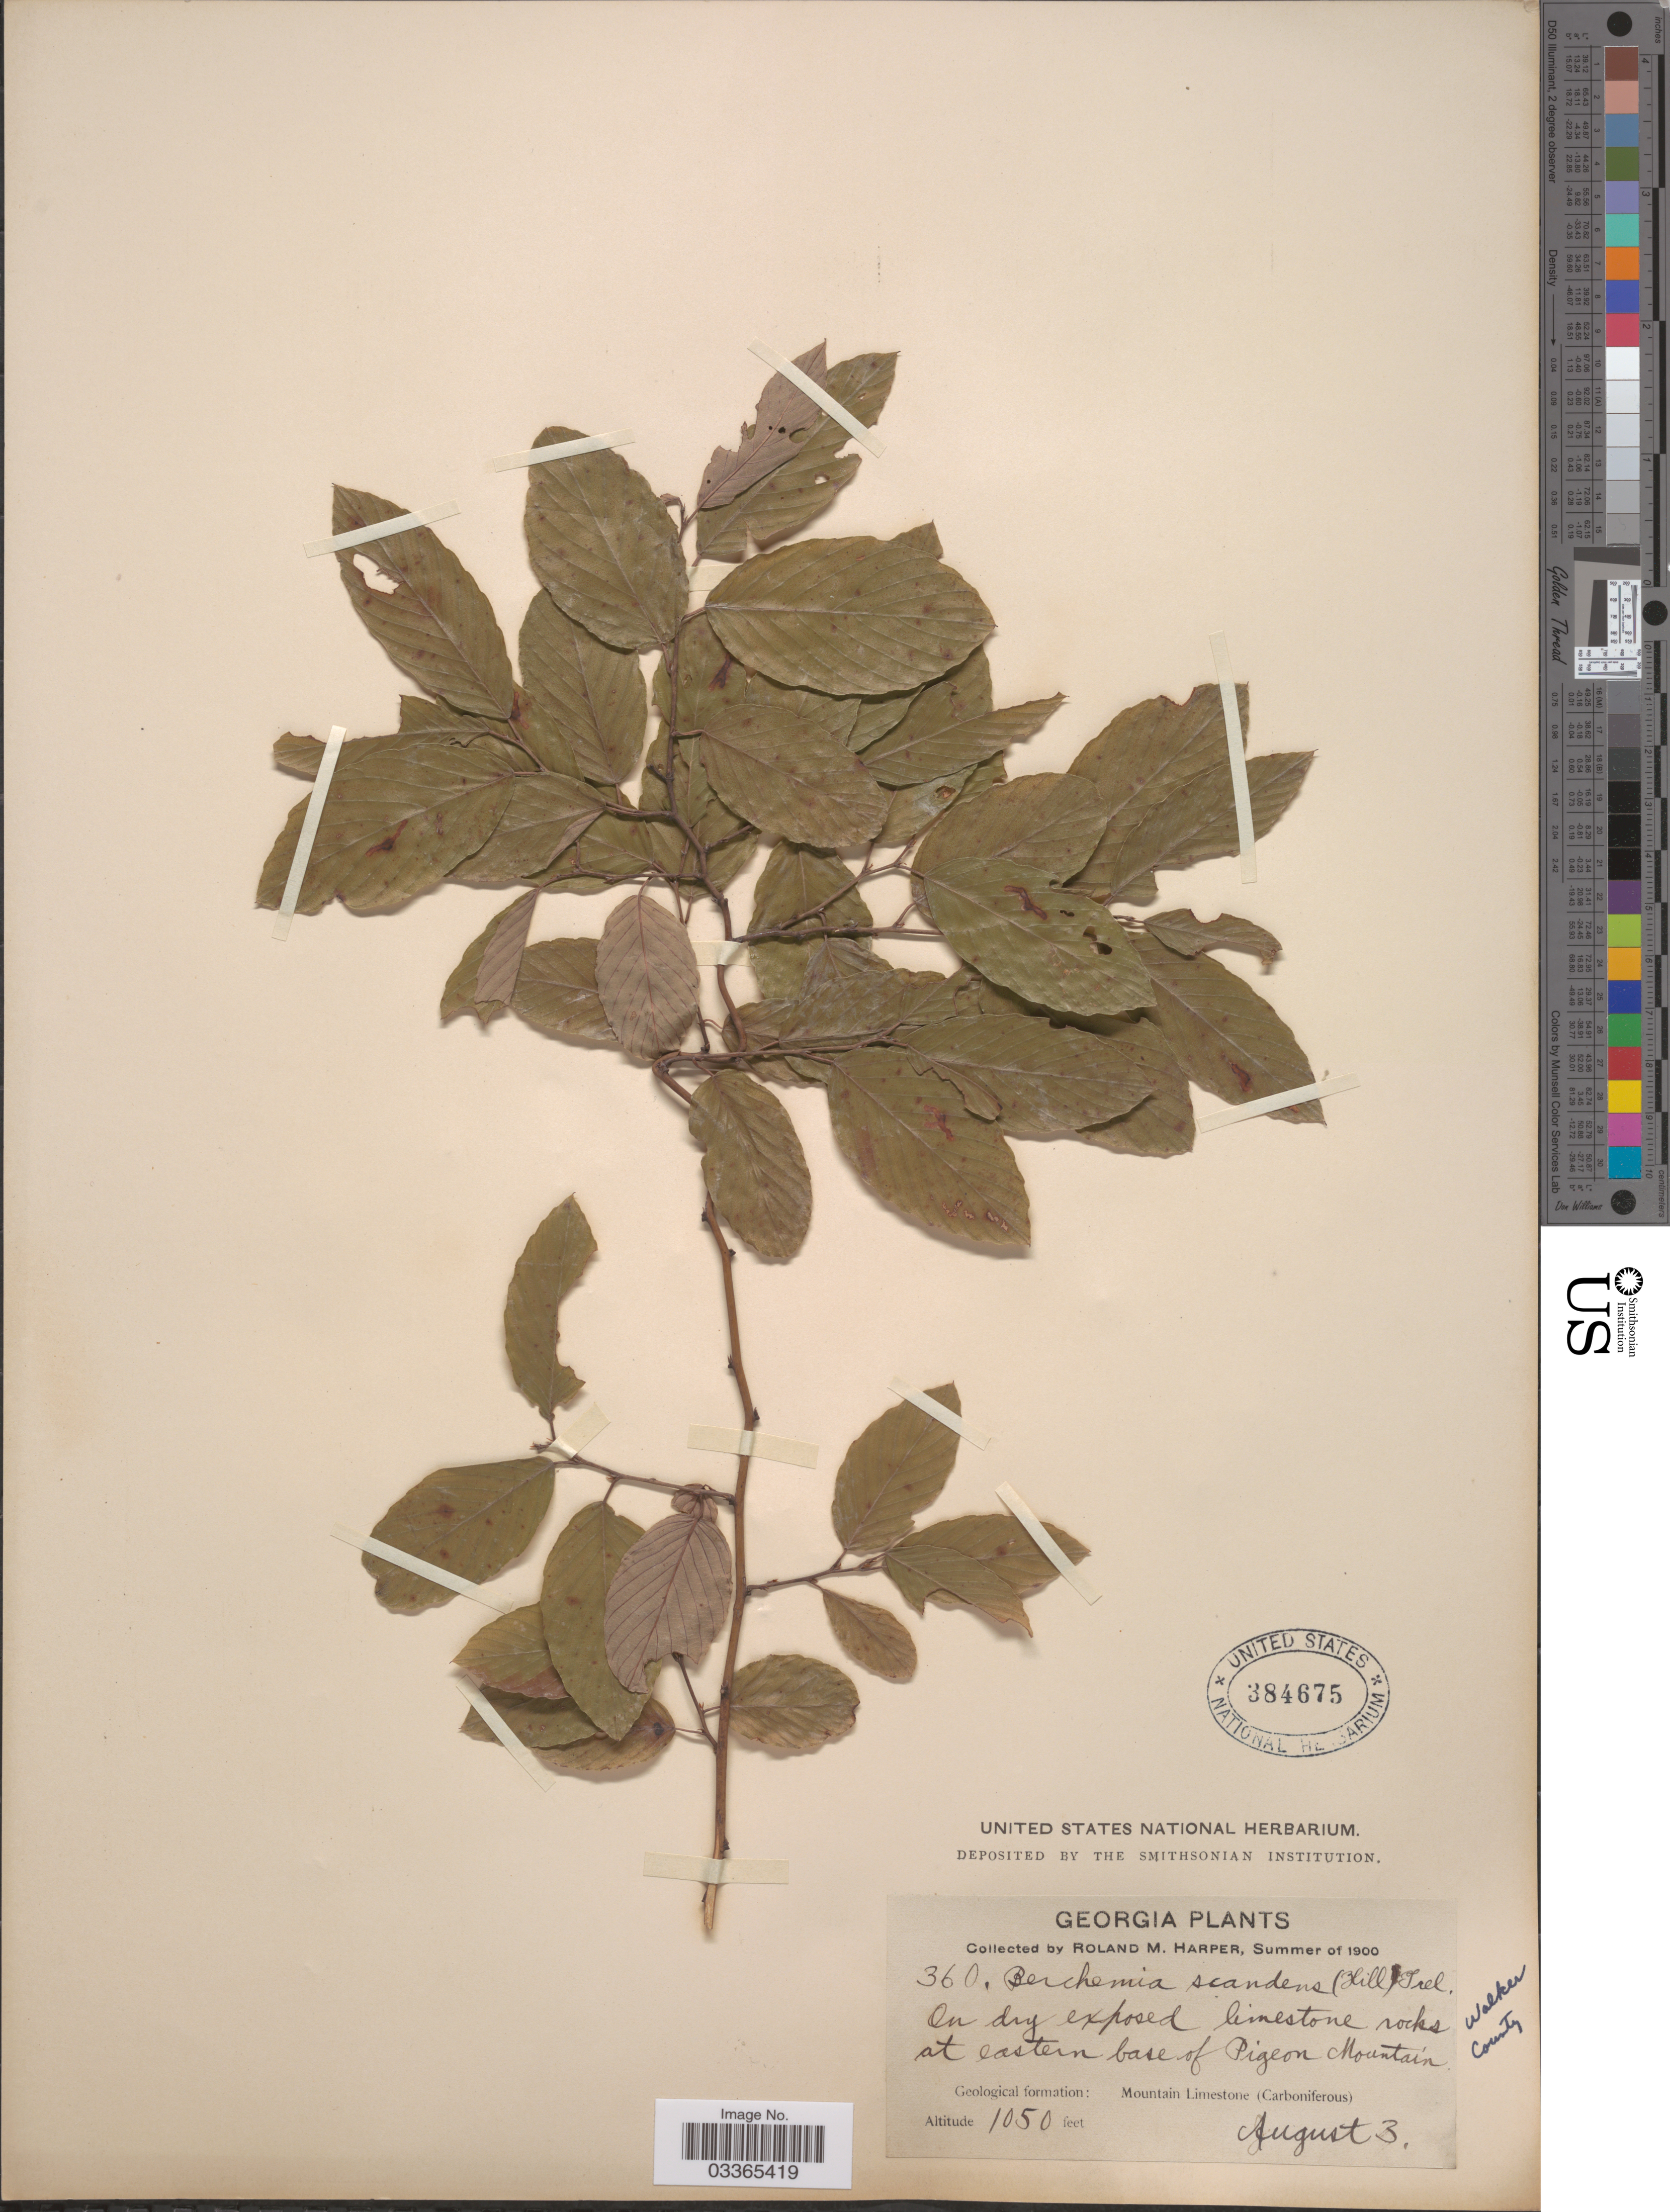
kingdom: Plantae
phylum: Tracheophyta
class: Magnoliopsida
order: Rosales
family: Rhamnaceae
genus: Berchemia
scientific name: Berchemia scandens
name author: (Hill) K. Koch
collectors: R. M. Harper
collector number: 360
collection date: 1900-08-03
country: United States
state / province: Georgia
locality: At eastern base of Pigeon Mountain. Walker County. Geological information: Mountain Limestone (Carboniferous).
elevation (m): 320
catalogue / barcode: US 384675